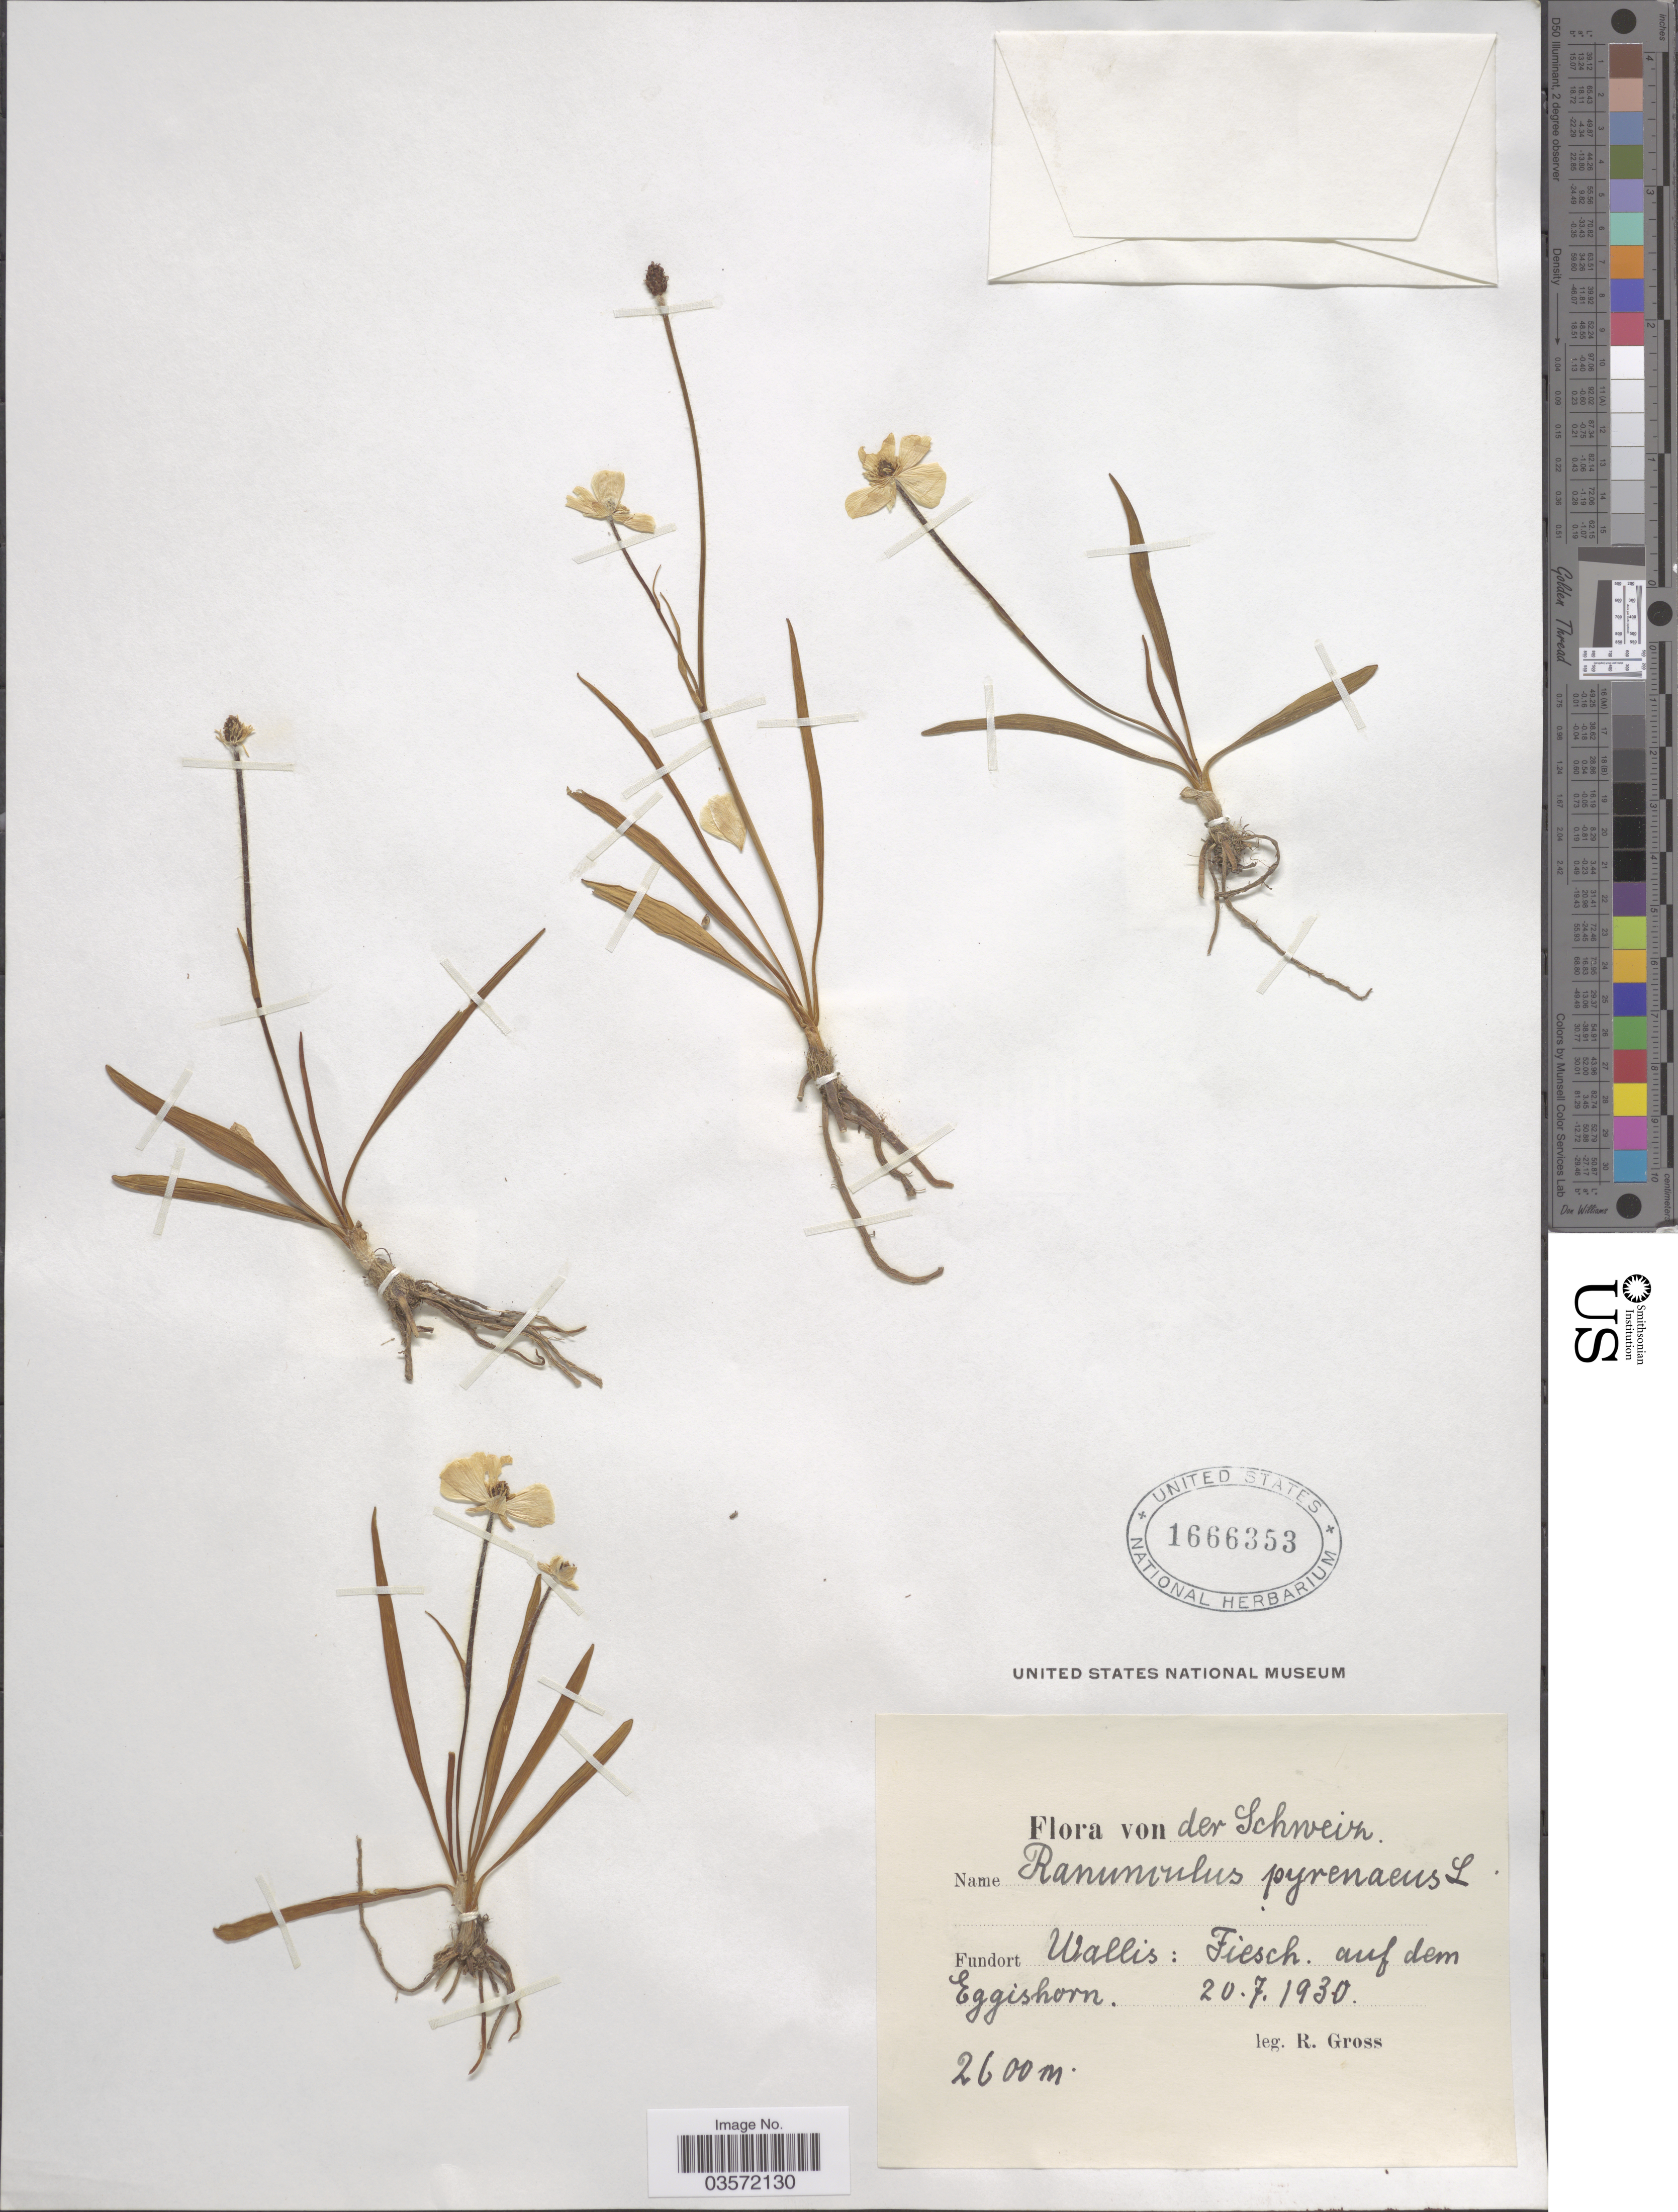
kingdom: Plantae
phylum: Tracheophyta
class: Magnoliopsida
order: Ranunculales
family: Ranunculaceae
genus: Ranunculus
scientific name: Ranunculus pyrenaeus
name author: L.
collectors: R. Gross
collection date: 1930-07-20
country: Switzerland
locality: Schweiz. Wallis: Fiesch. auf dem Eggishorn.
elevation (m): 2600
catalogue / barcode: US 1666353